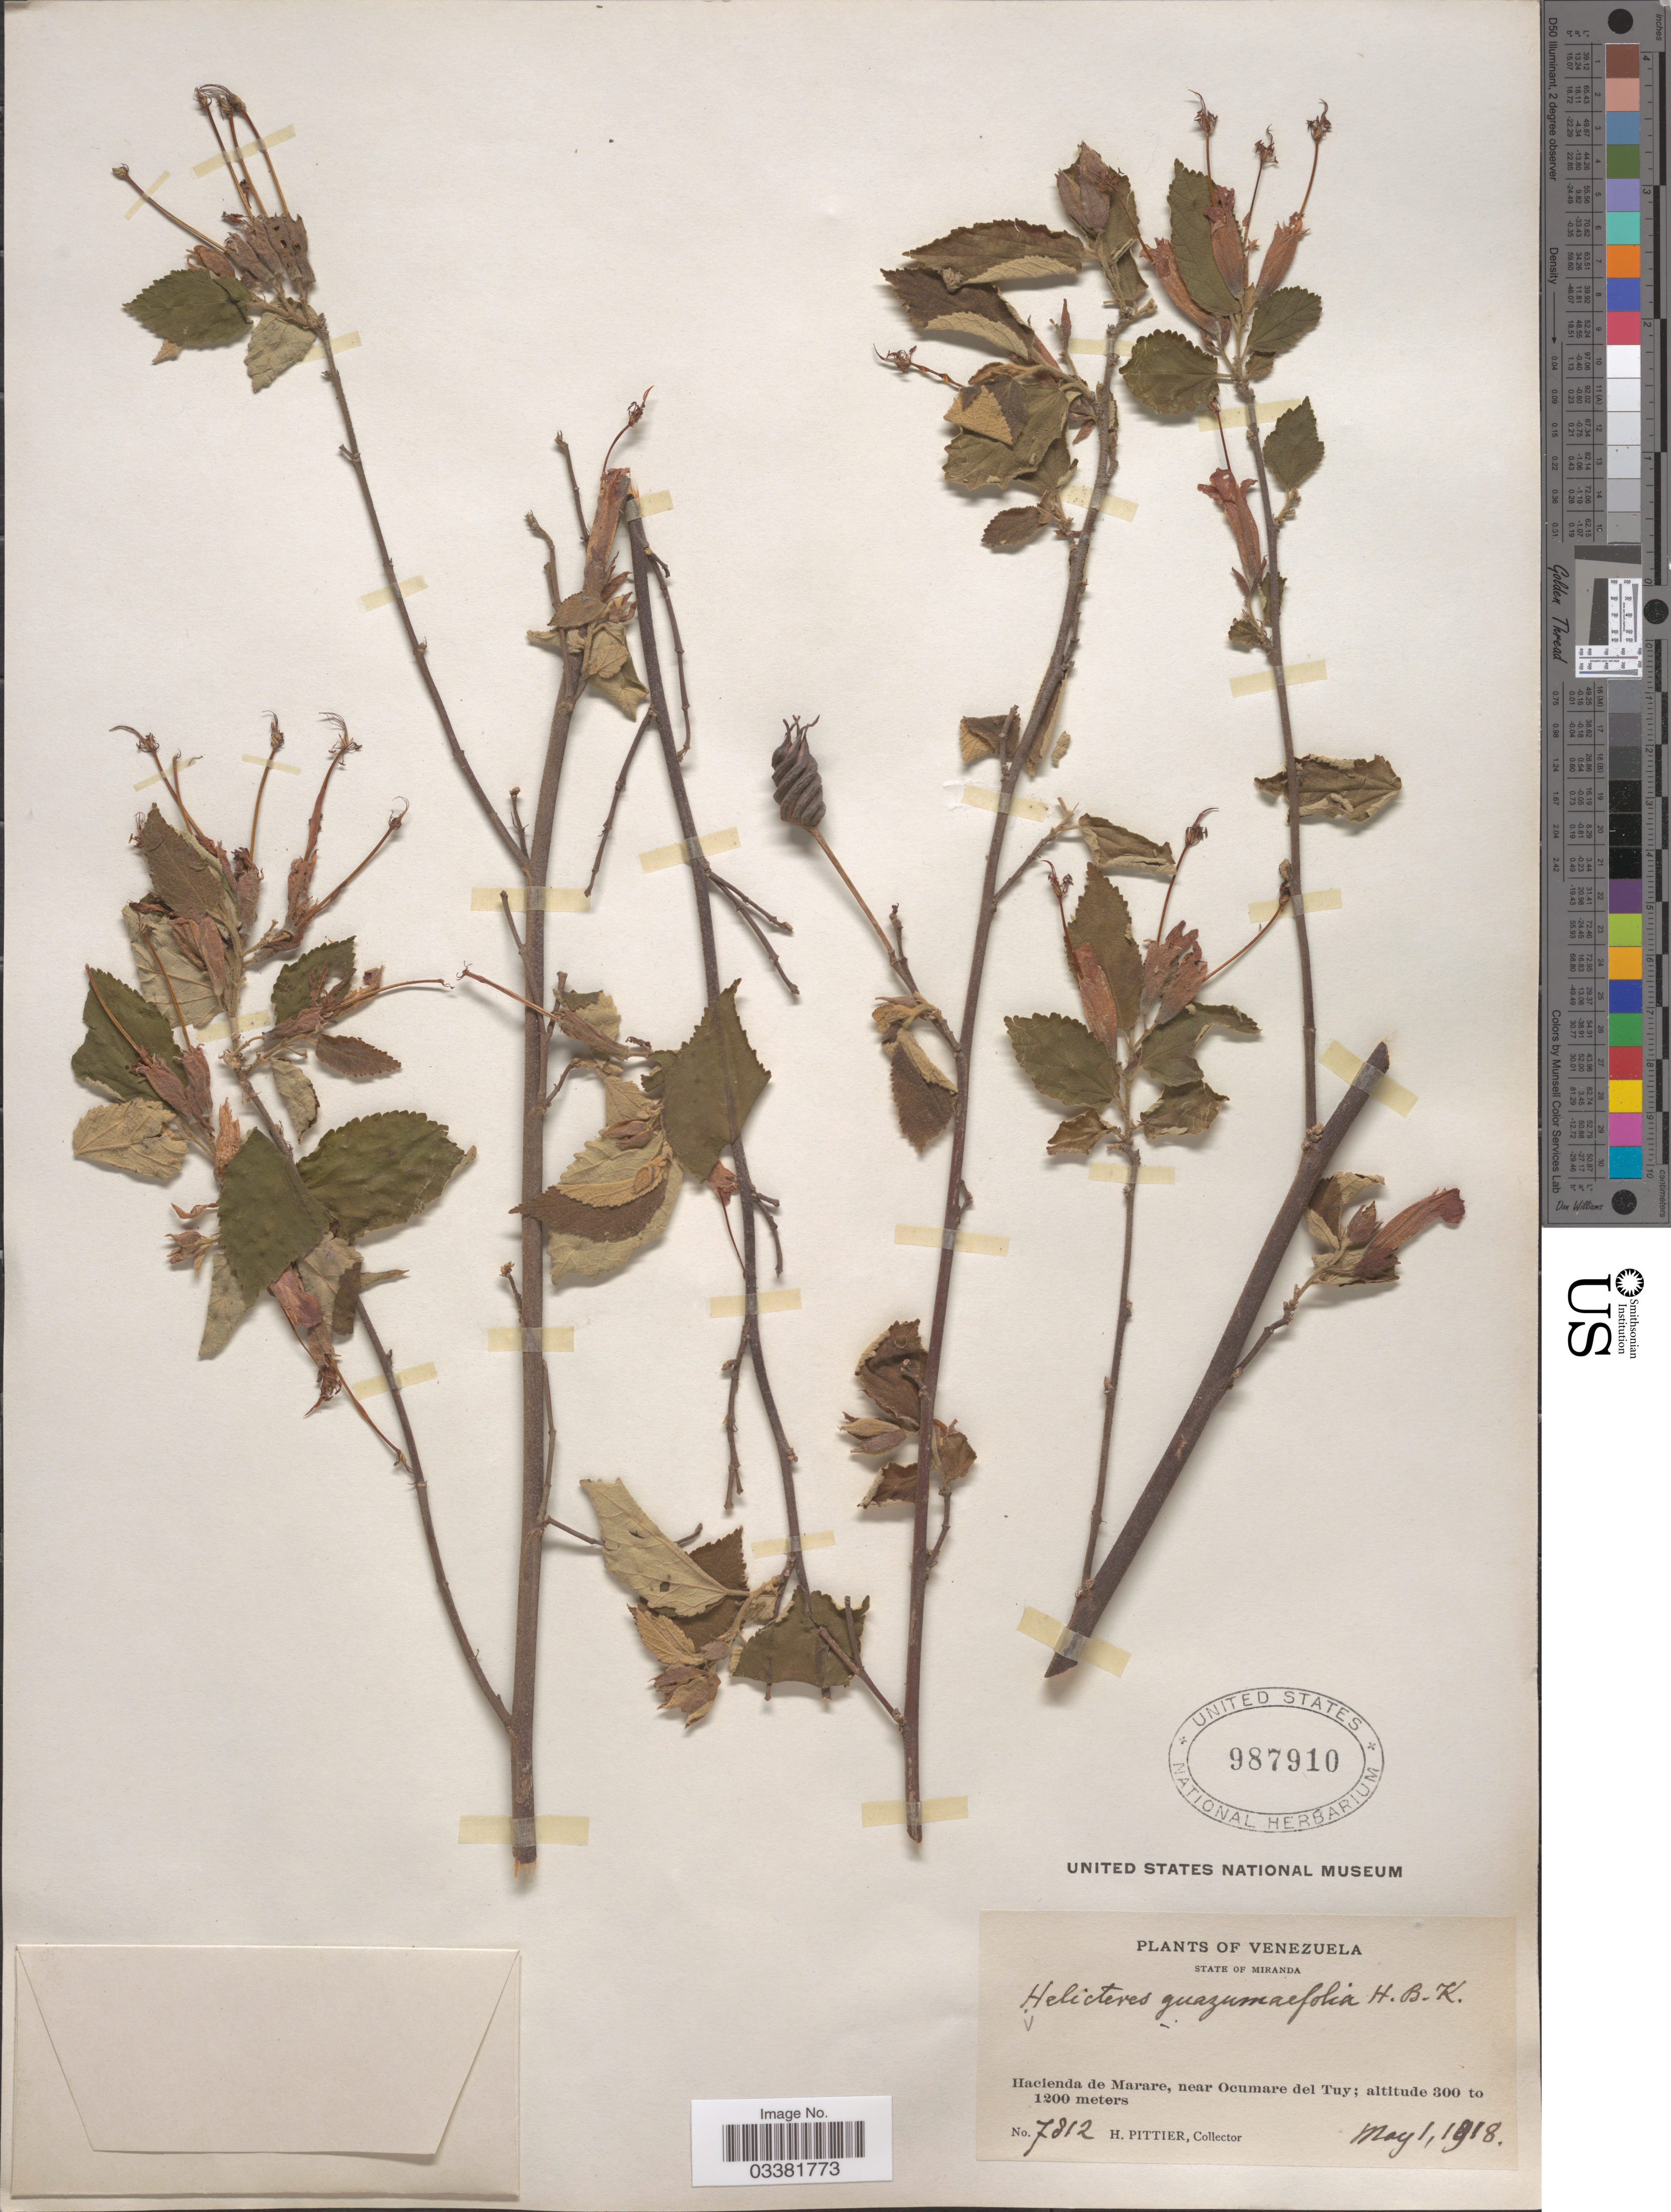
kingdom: Plantae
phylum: Tracheophyta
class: Magnoliopsida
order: Malvales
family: Malvaceae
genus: Helicteres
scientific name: Helicteres guazumifolia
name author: Kunth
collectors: H. F. Pittier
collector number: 7812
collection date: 1918-05-01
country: Venezuela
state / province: Miranda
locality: Hacienda de Marare, near Ocumare del Tuy.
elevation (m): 300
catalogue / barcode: US 987910